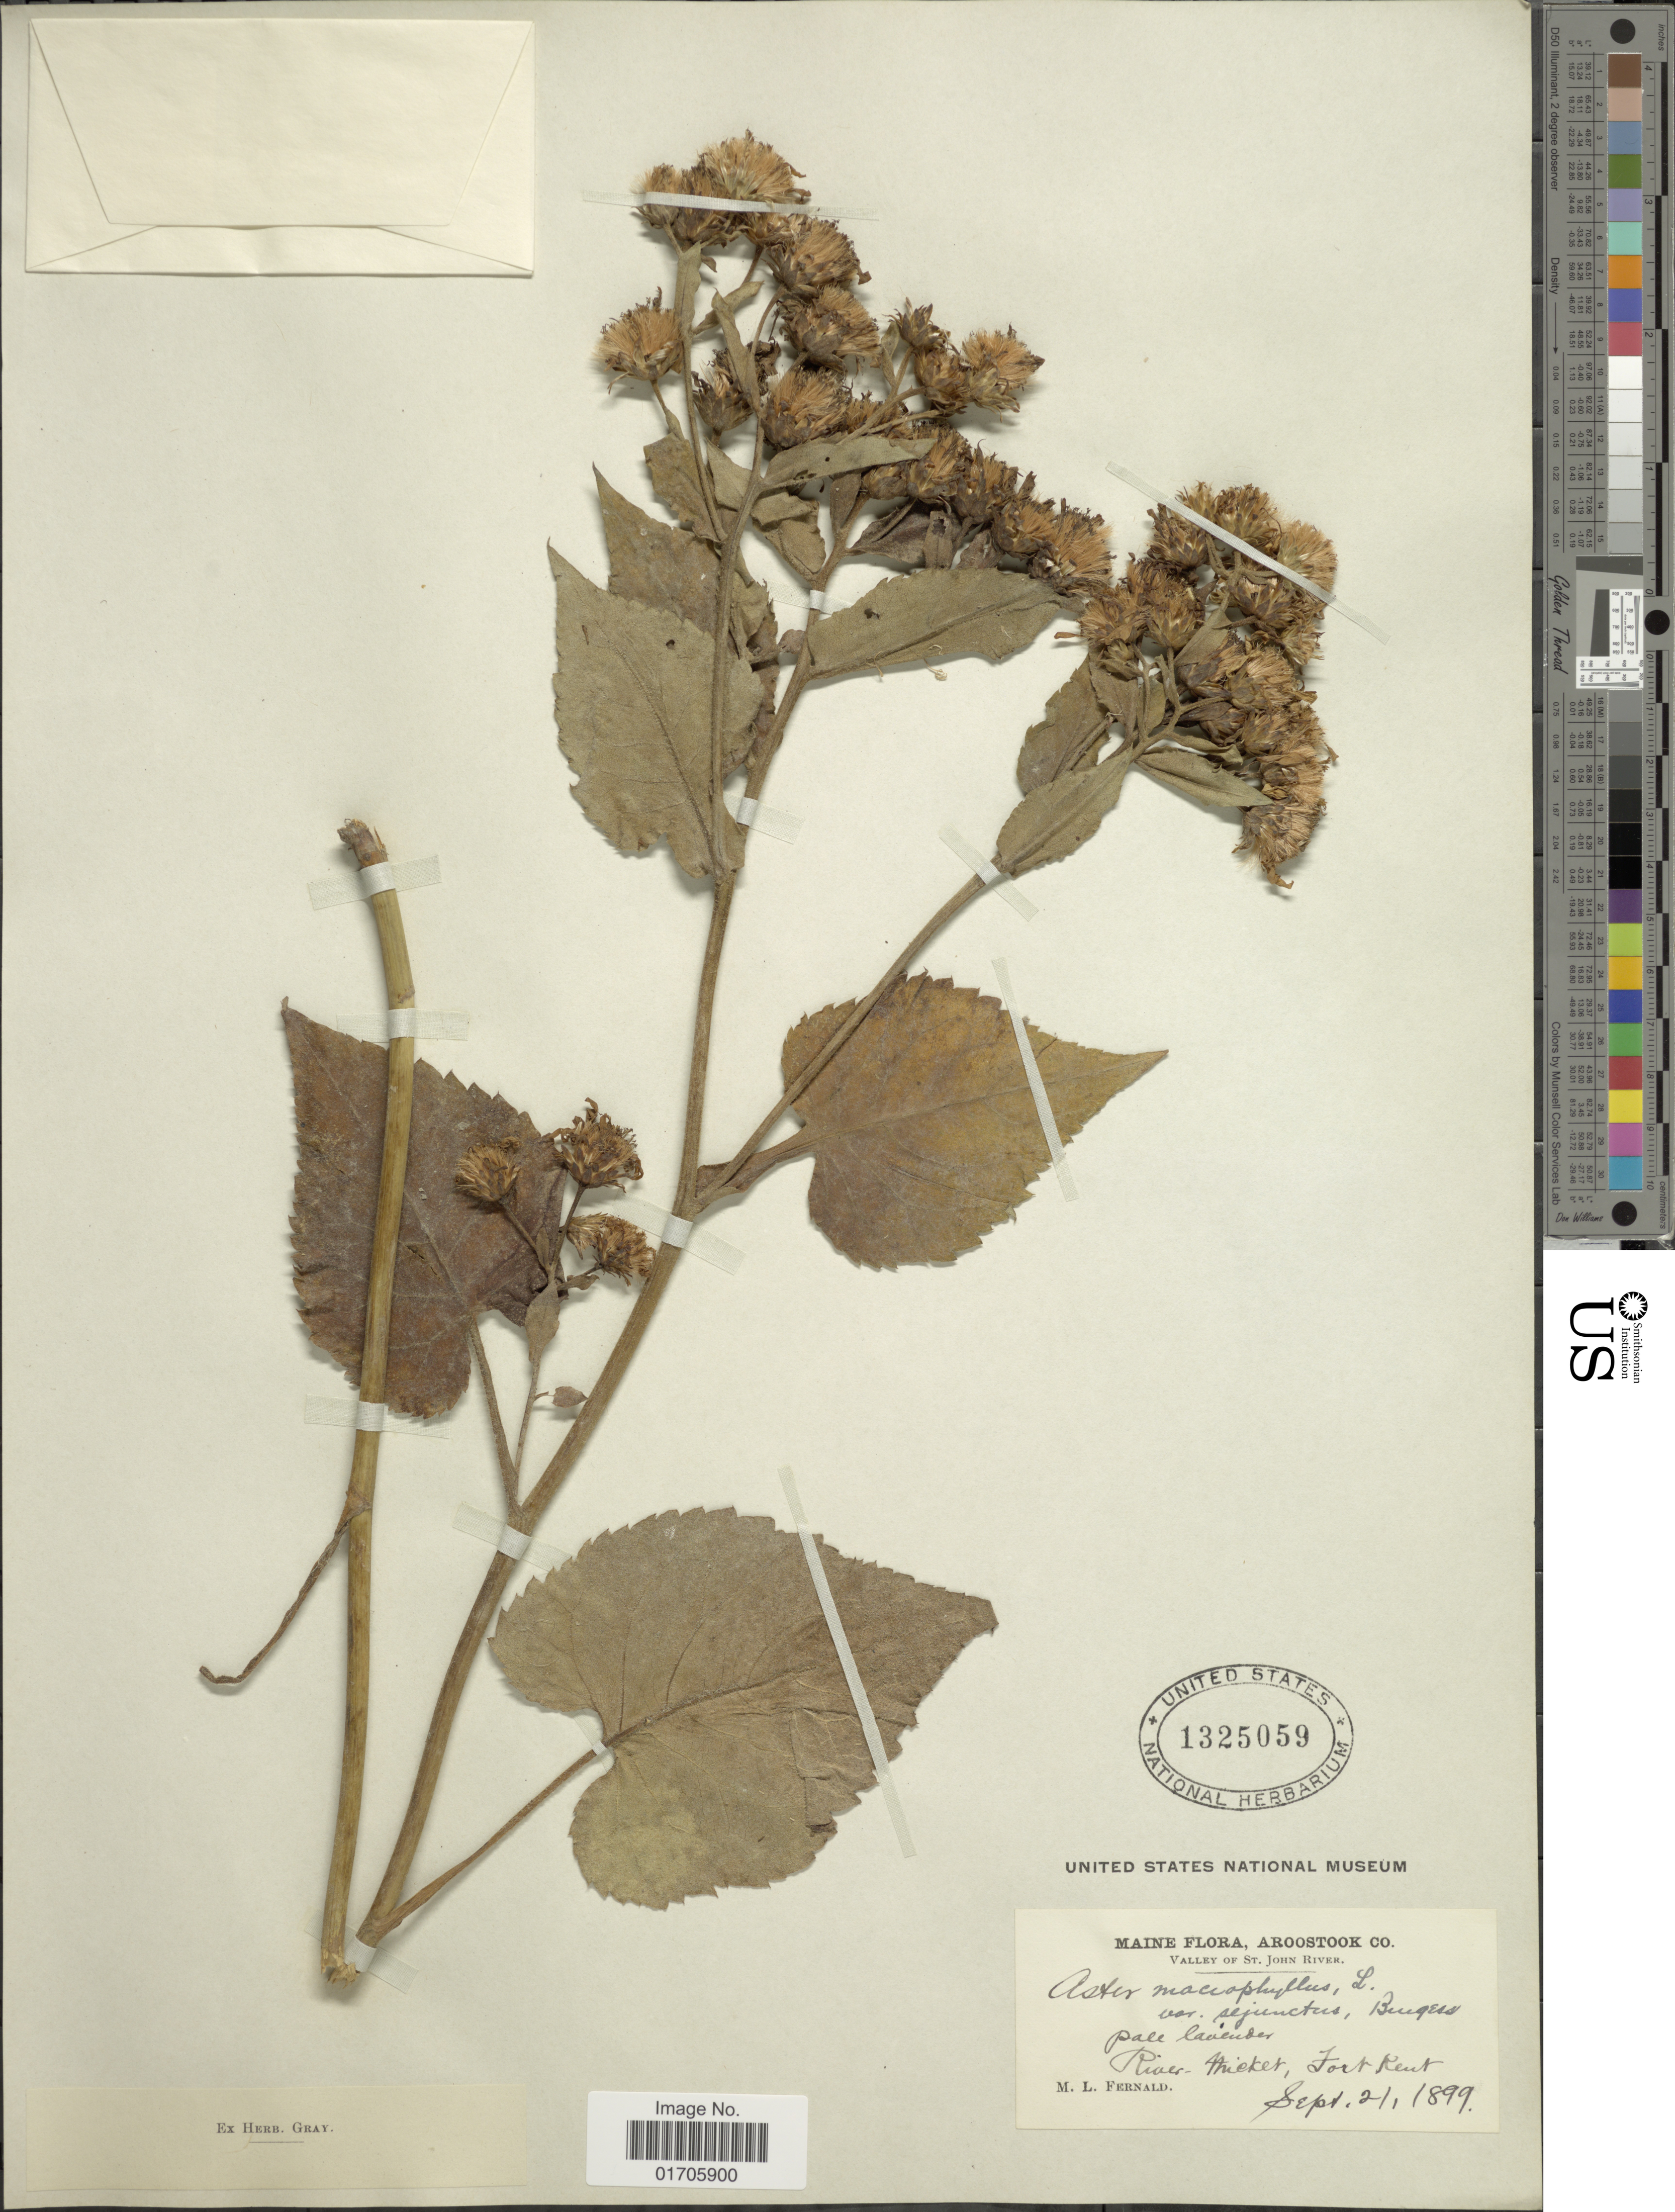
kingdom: Plantae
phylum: Tracheophyta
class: Magnoliopsida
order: Asterales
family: Asteraceae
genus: Eurybia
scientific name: Eurybia macrophylla var. ianthina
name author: (E.S. Burgess) G. Wilh. & Rericha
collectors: M. L. Fernald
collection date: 1899-09-21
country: United States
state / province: Maine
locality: Maine, Aroostook Co. Valley of St. John River. River thicket, Fort Kent.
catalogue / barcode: US 1325059